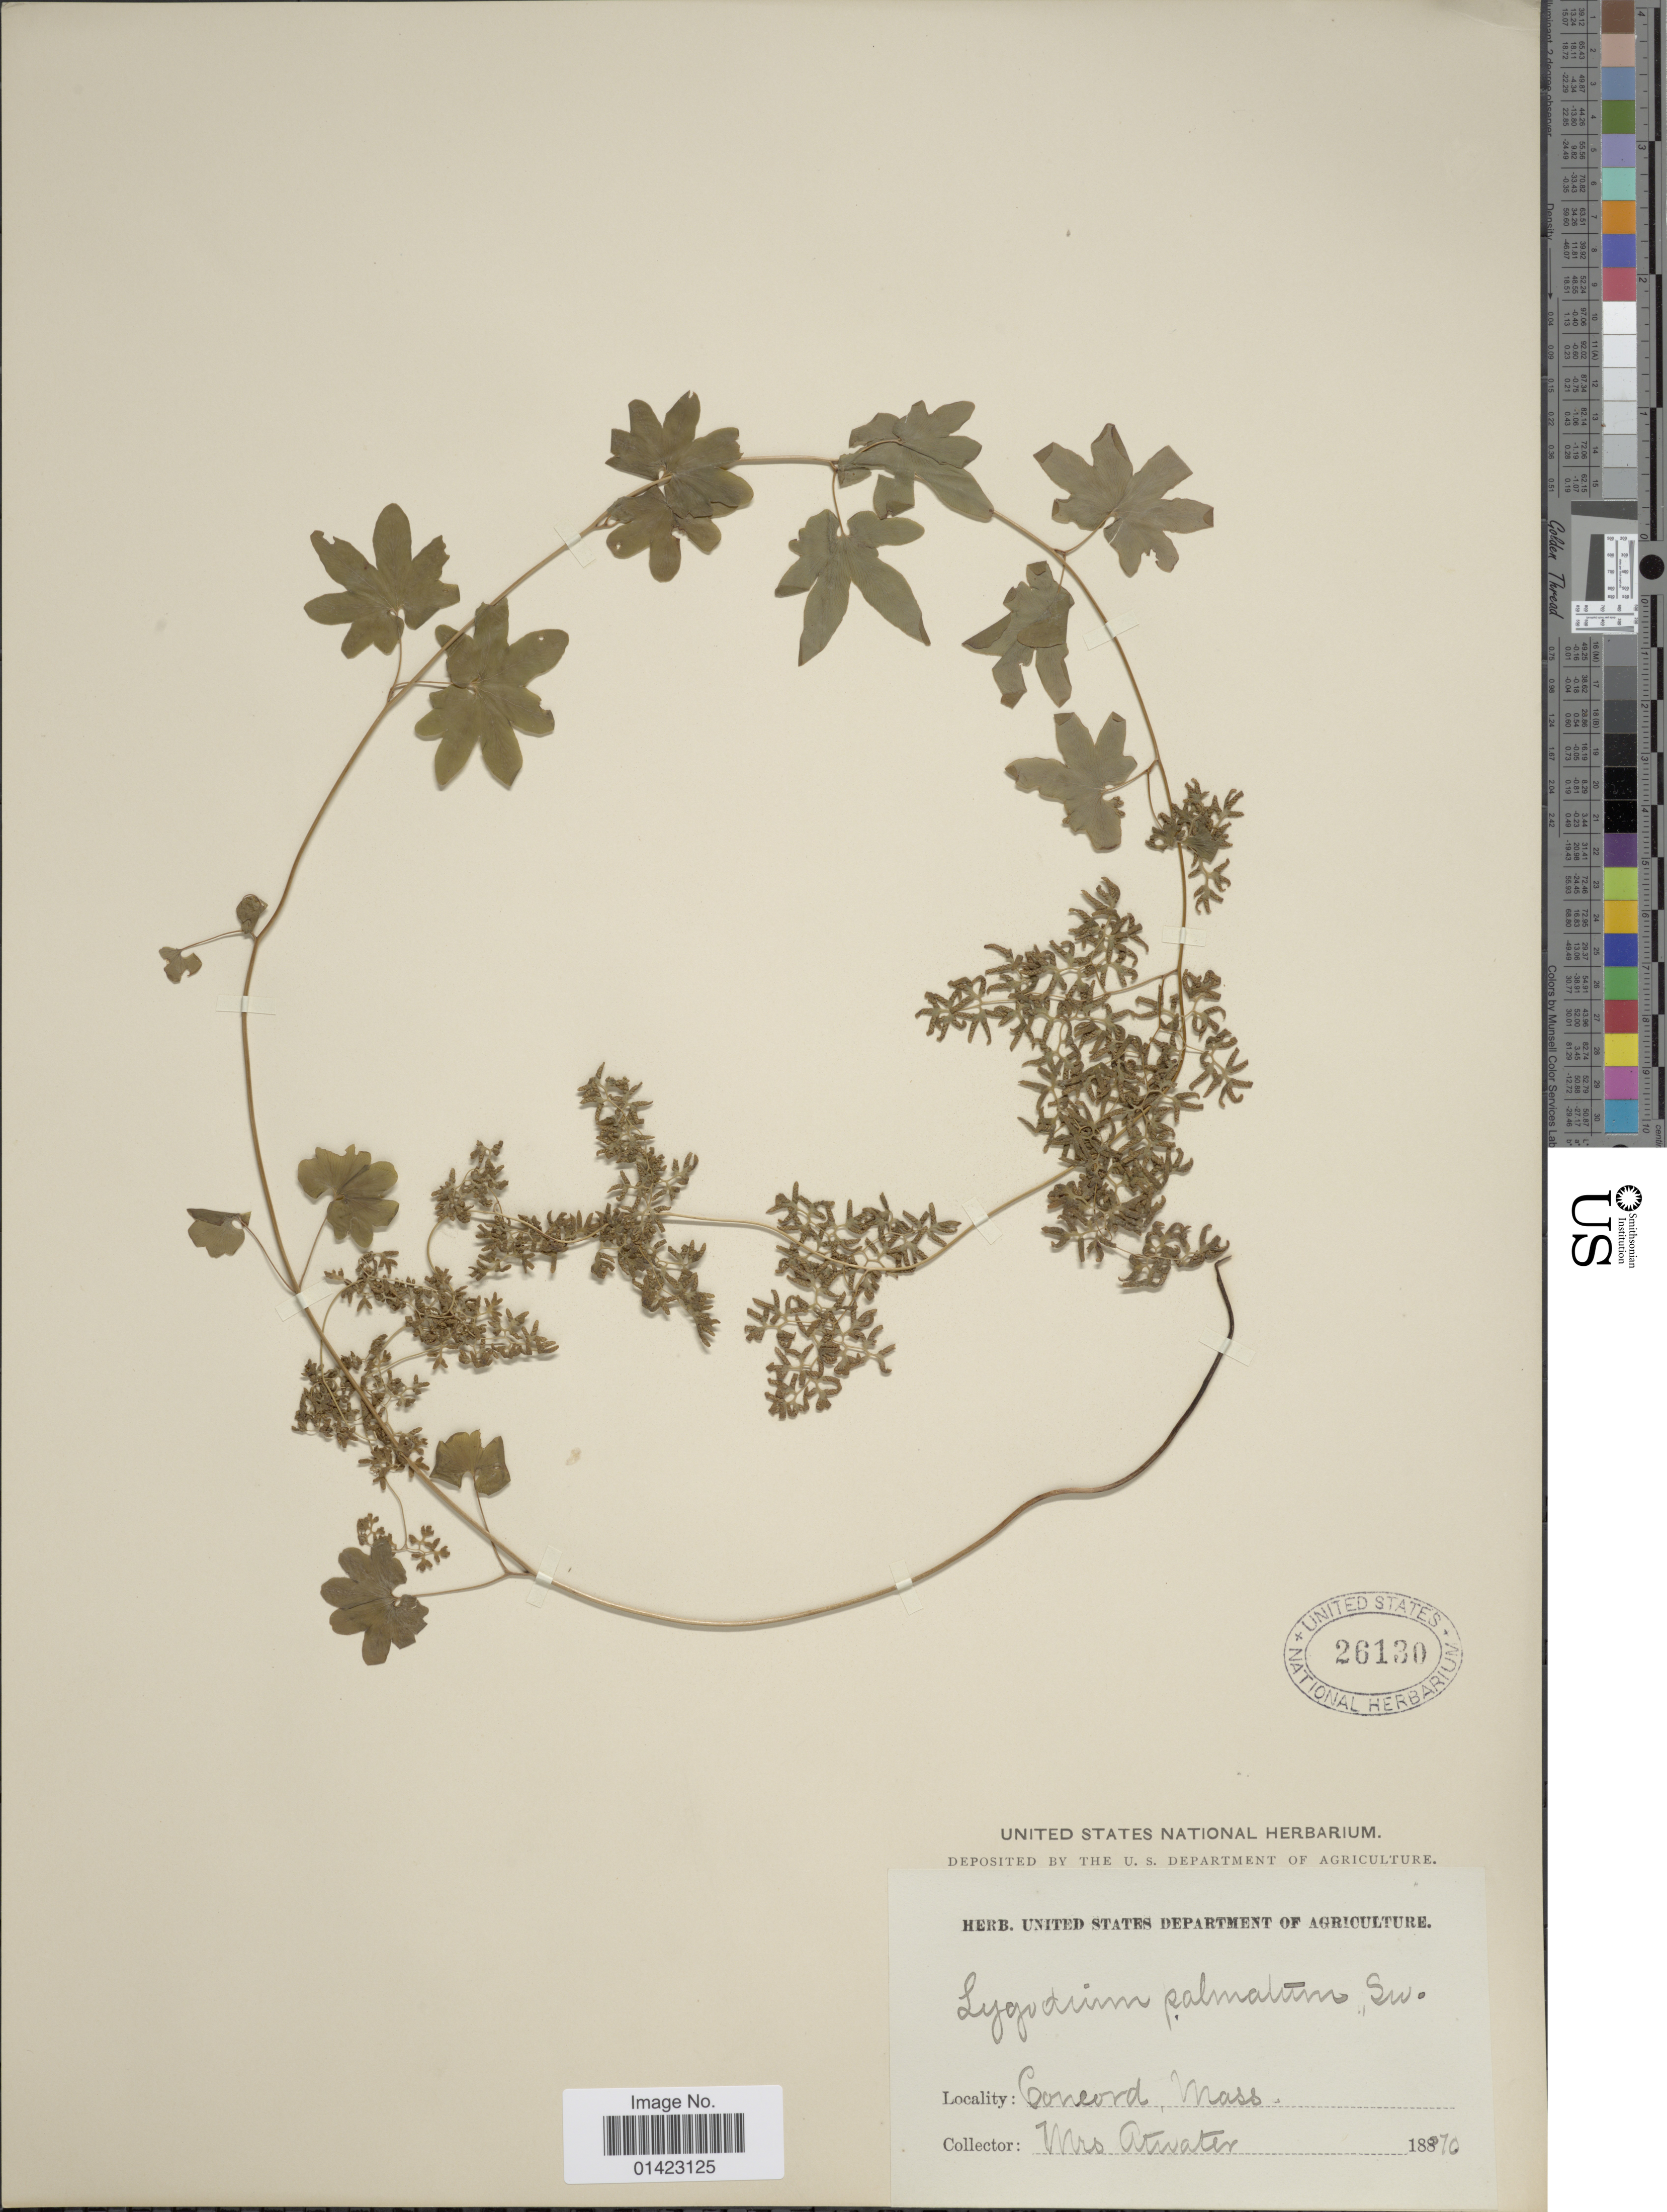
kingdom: Plantae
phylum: Tracheophyta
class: Polypodiopsida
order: Schizaeales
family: Lygodiaceae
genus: Lygodium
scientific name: Lygodium palmatum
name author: (Bernh.) Sw.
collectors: Atwater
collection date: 1870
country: United States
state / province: Massachusetts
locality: Concord, Mass.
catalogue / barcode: US 26130